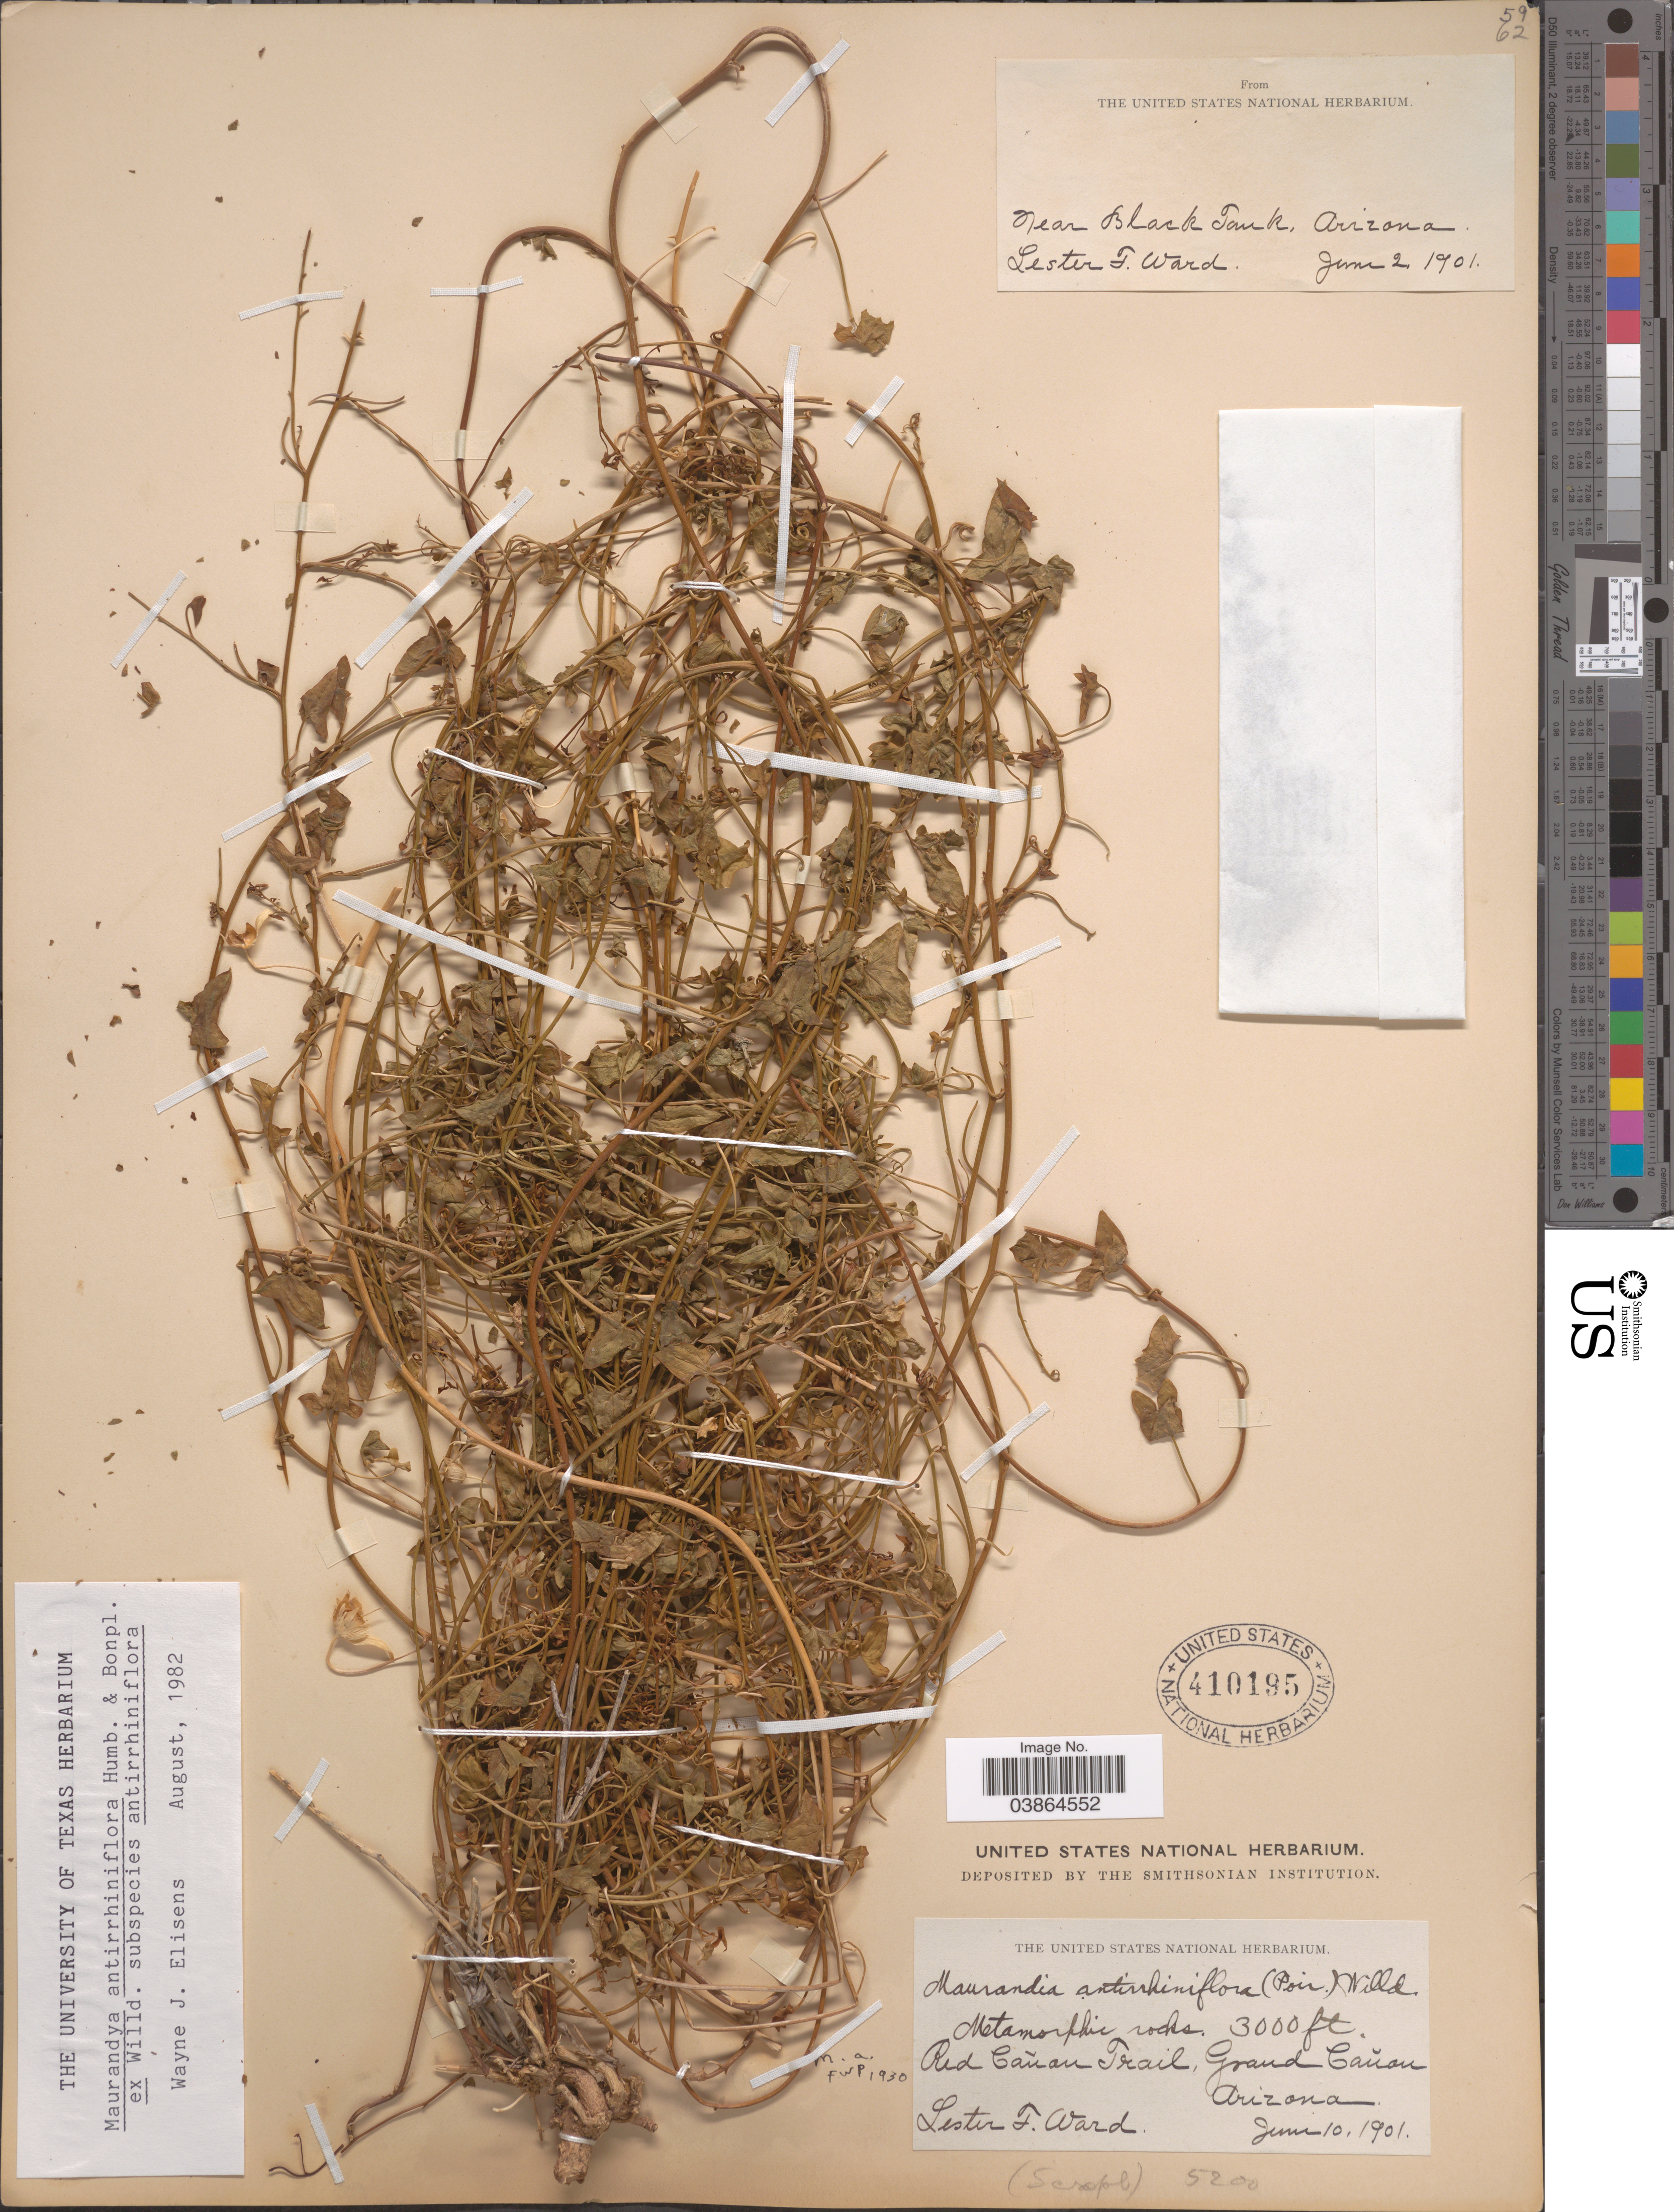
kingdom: Plantae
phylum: Tracheophyta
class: Magnoliopsida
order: Lamiales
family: Plantaginaceae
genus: Maurandya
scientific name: Maurandya antirrhiniflora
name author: Humb. & Bonpl. ex Willd.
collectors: L. F. Ward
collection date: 1901-06-10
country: United States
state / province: Arizona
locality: Red Cañon Trail, Grand Cañon.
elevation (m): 914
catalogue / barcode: US 410195